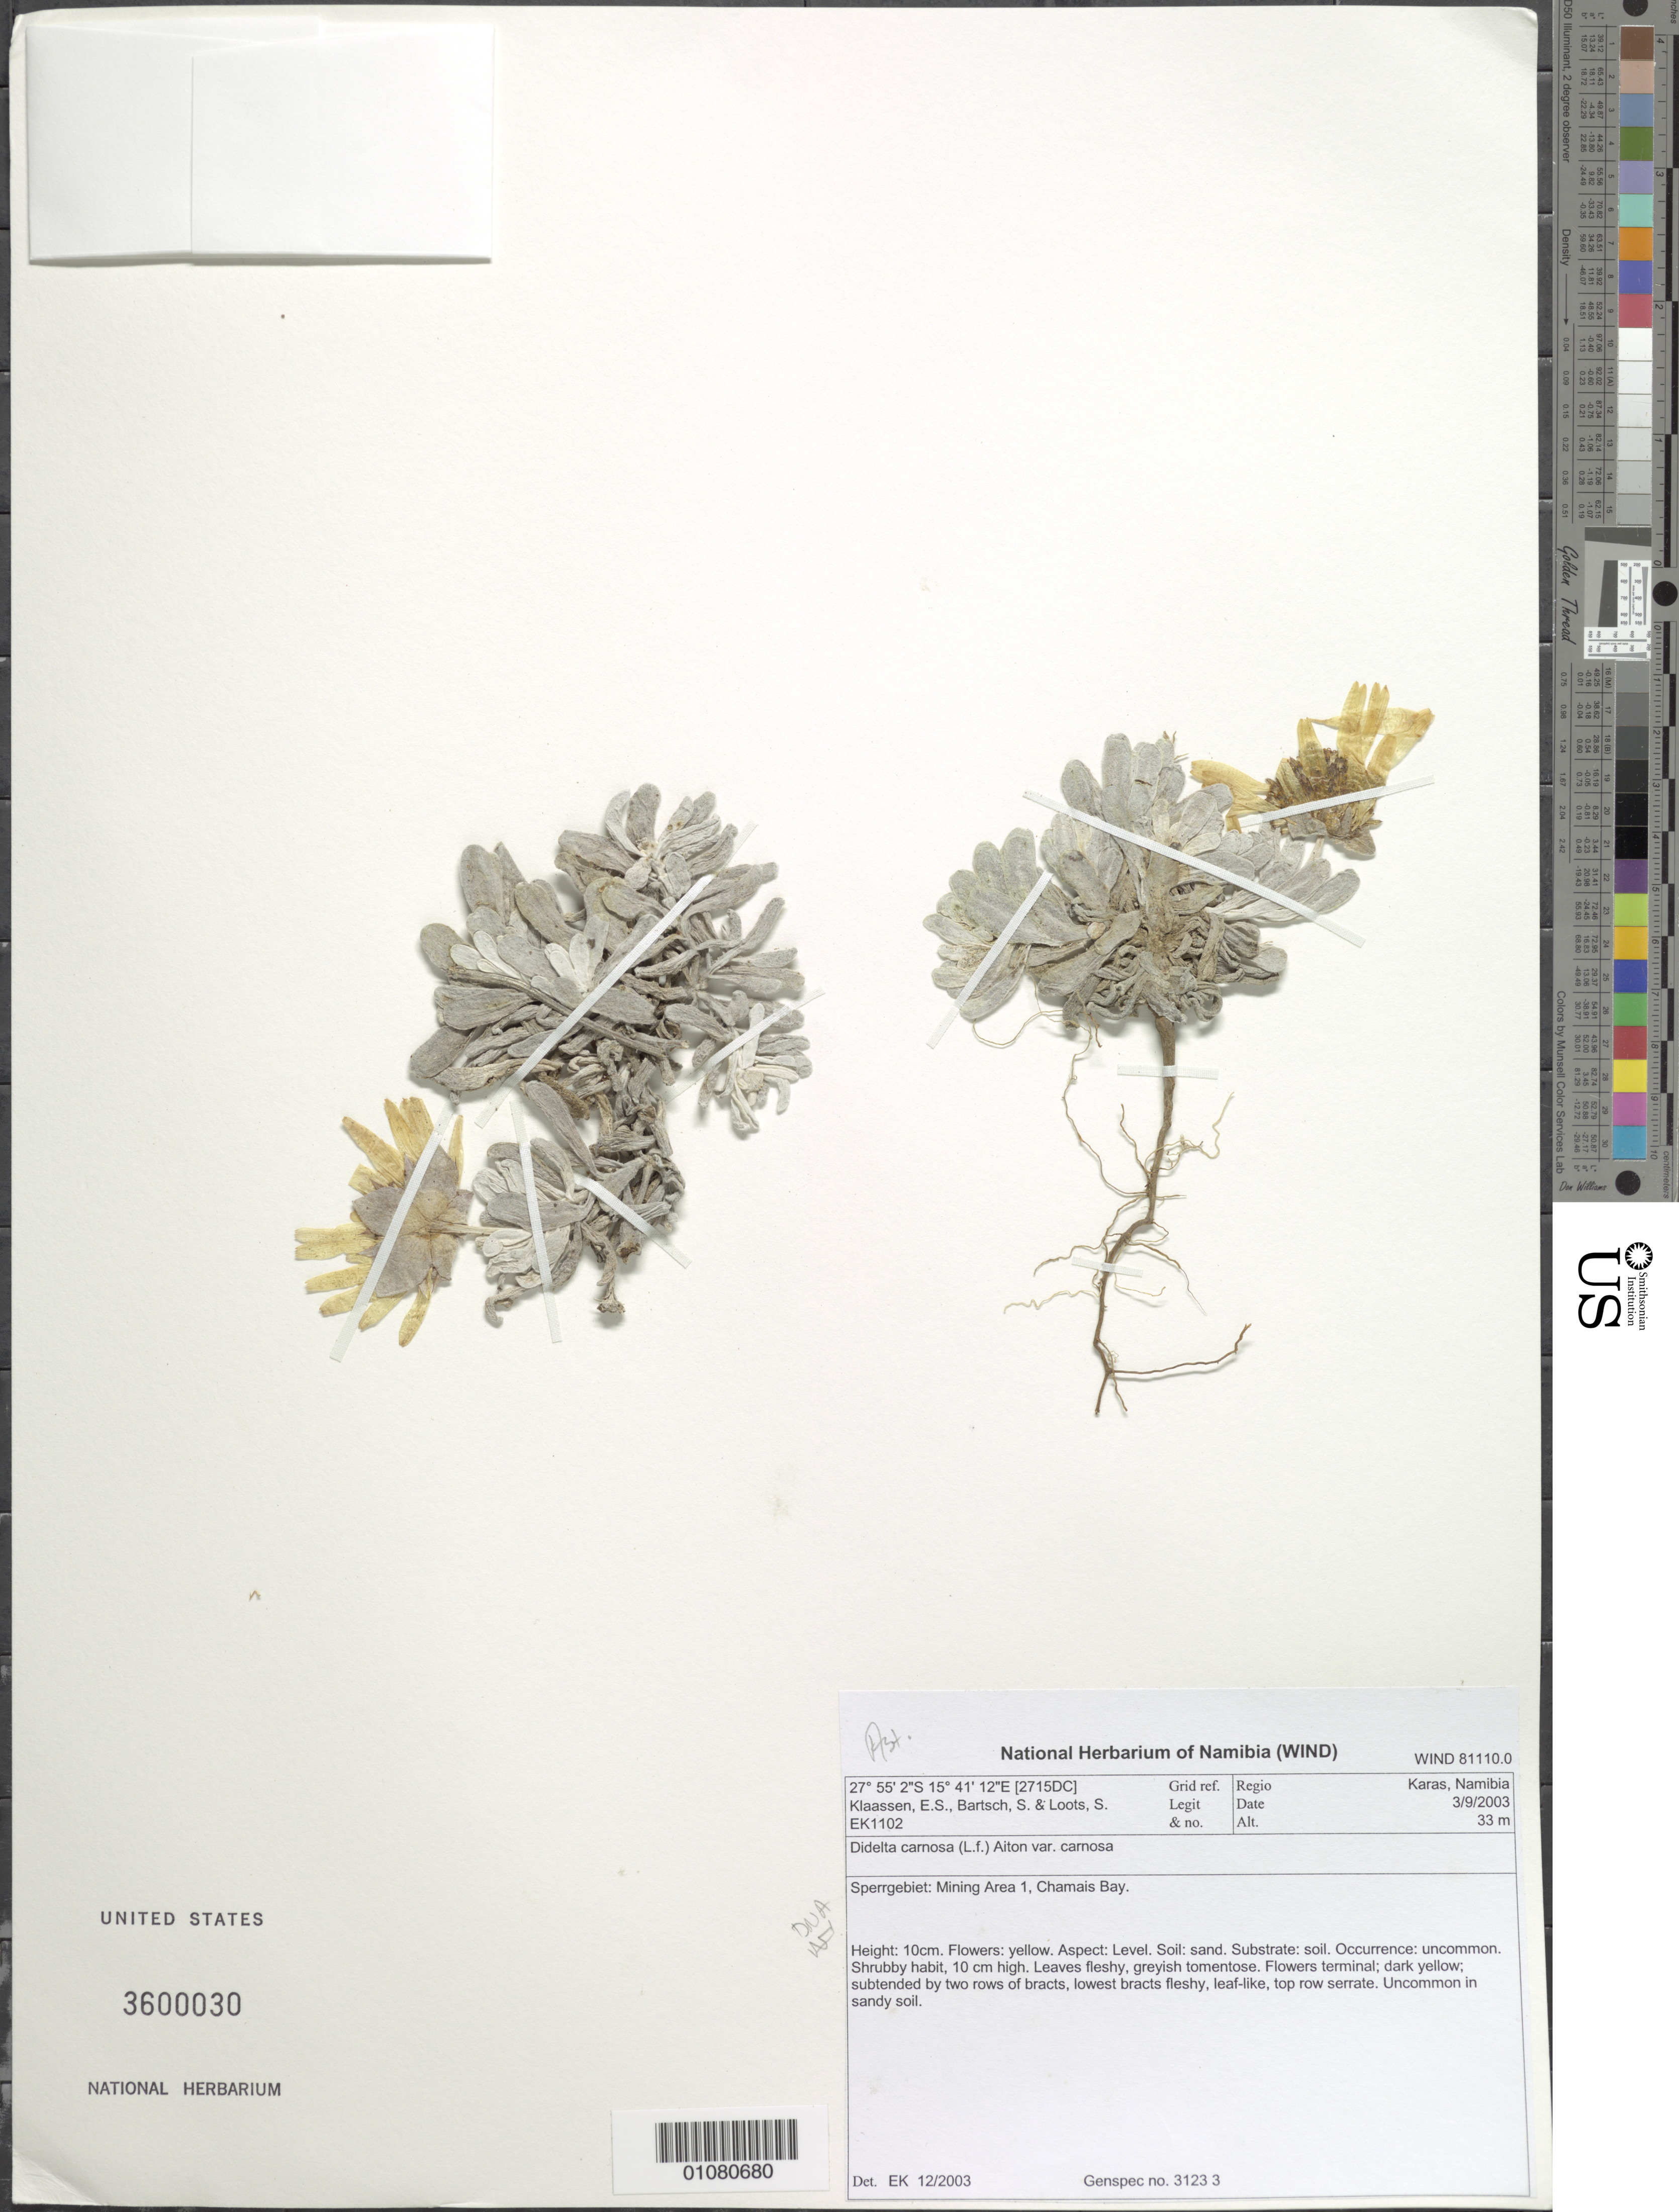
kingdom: Plantae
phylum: Tracheophyta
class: Magnoliopsida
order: Asterales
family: Asteraceae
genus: Didelta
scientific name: Didelta carnosa var. carnosa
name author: (L. f.) Aiton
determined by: E., K.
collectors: E. S. Klaassen, S. Bartsch & S. Loots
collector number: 1102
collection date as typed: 3 September 2003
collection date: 2003-09-03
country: Namibia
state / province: Karas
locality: Sperrgebiet: Mining Area 1, Chamais Bay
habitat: Level aspect, sandy soil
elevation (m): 33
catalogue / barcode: US 3600030